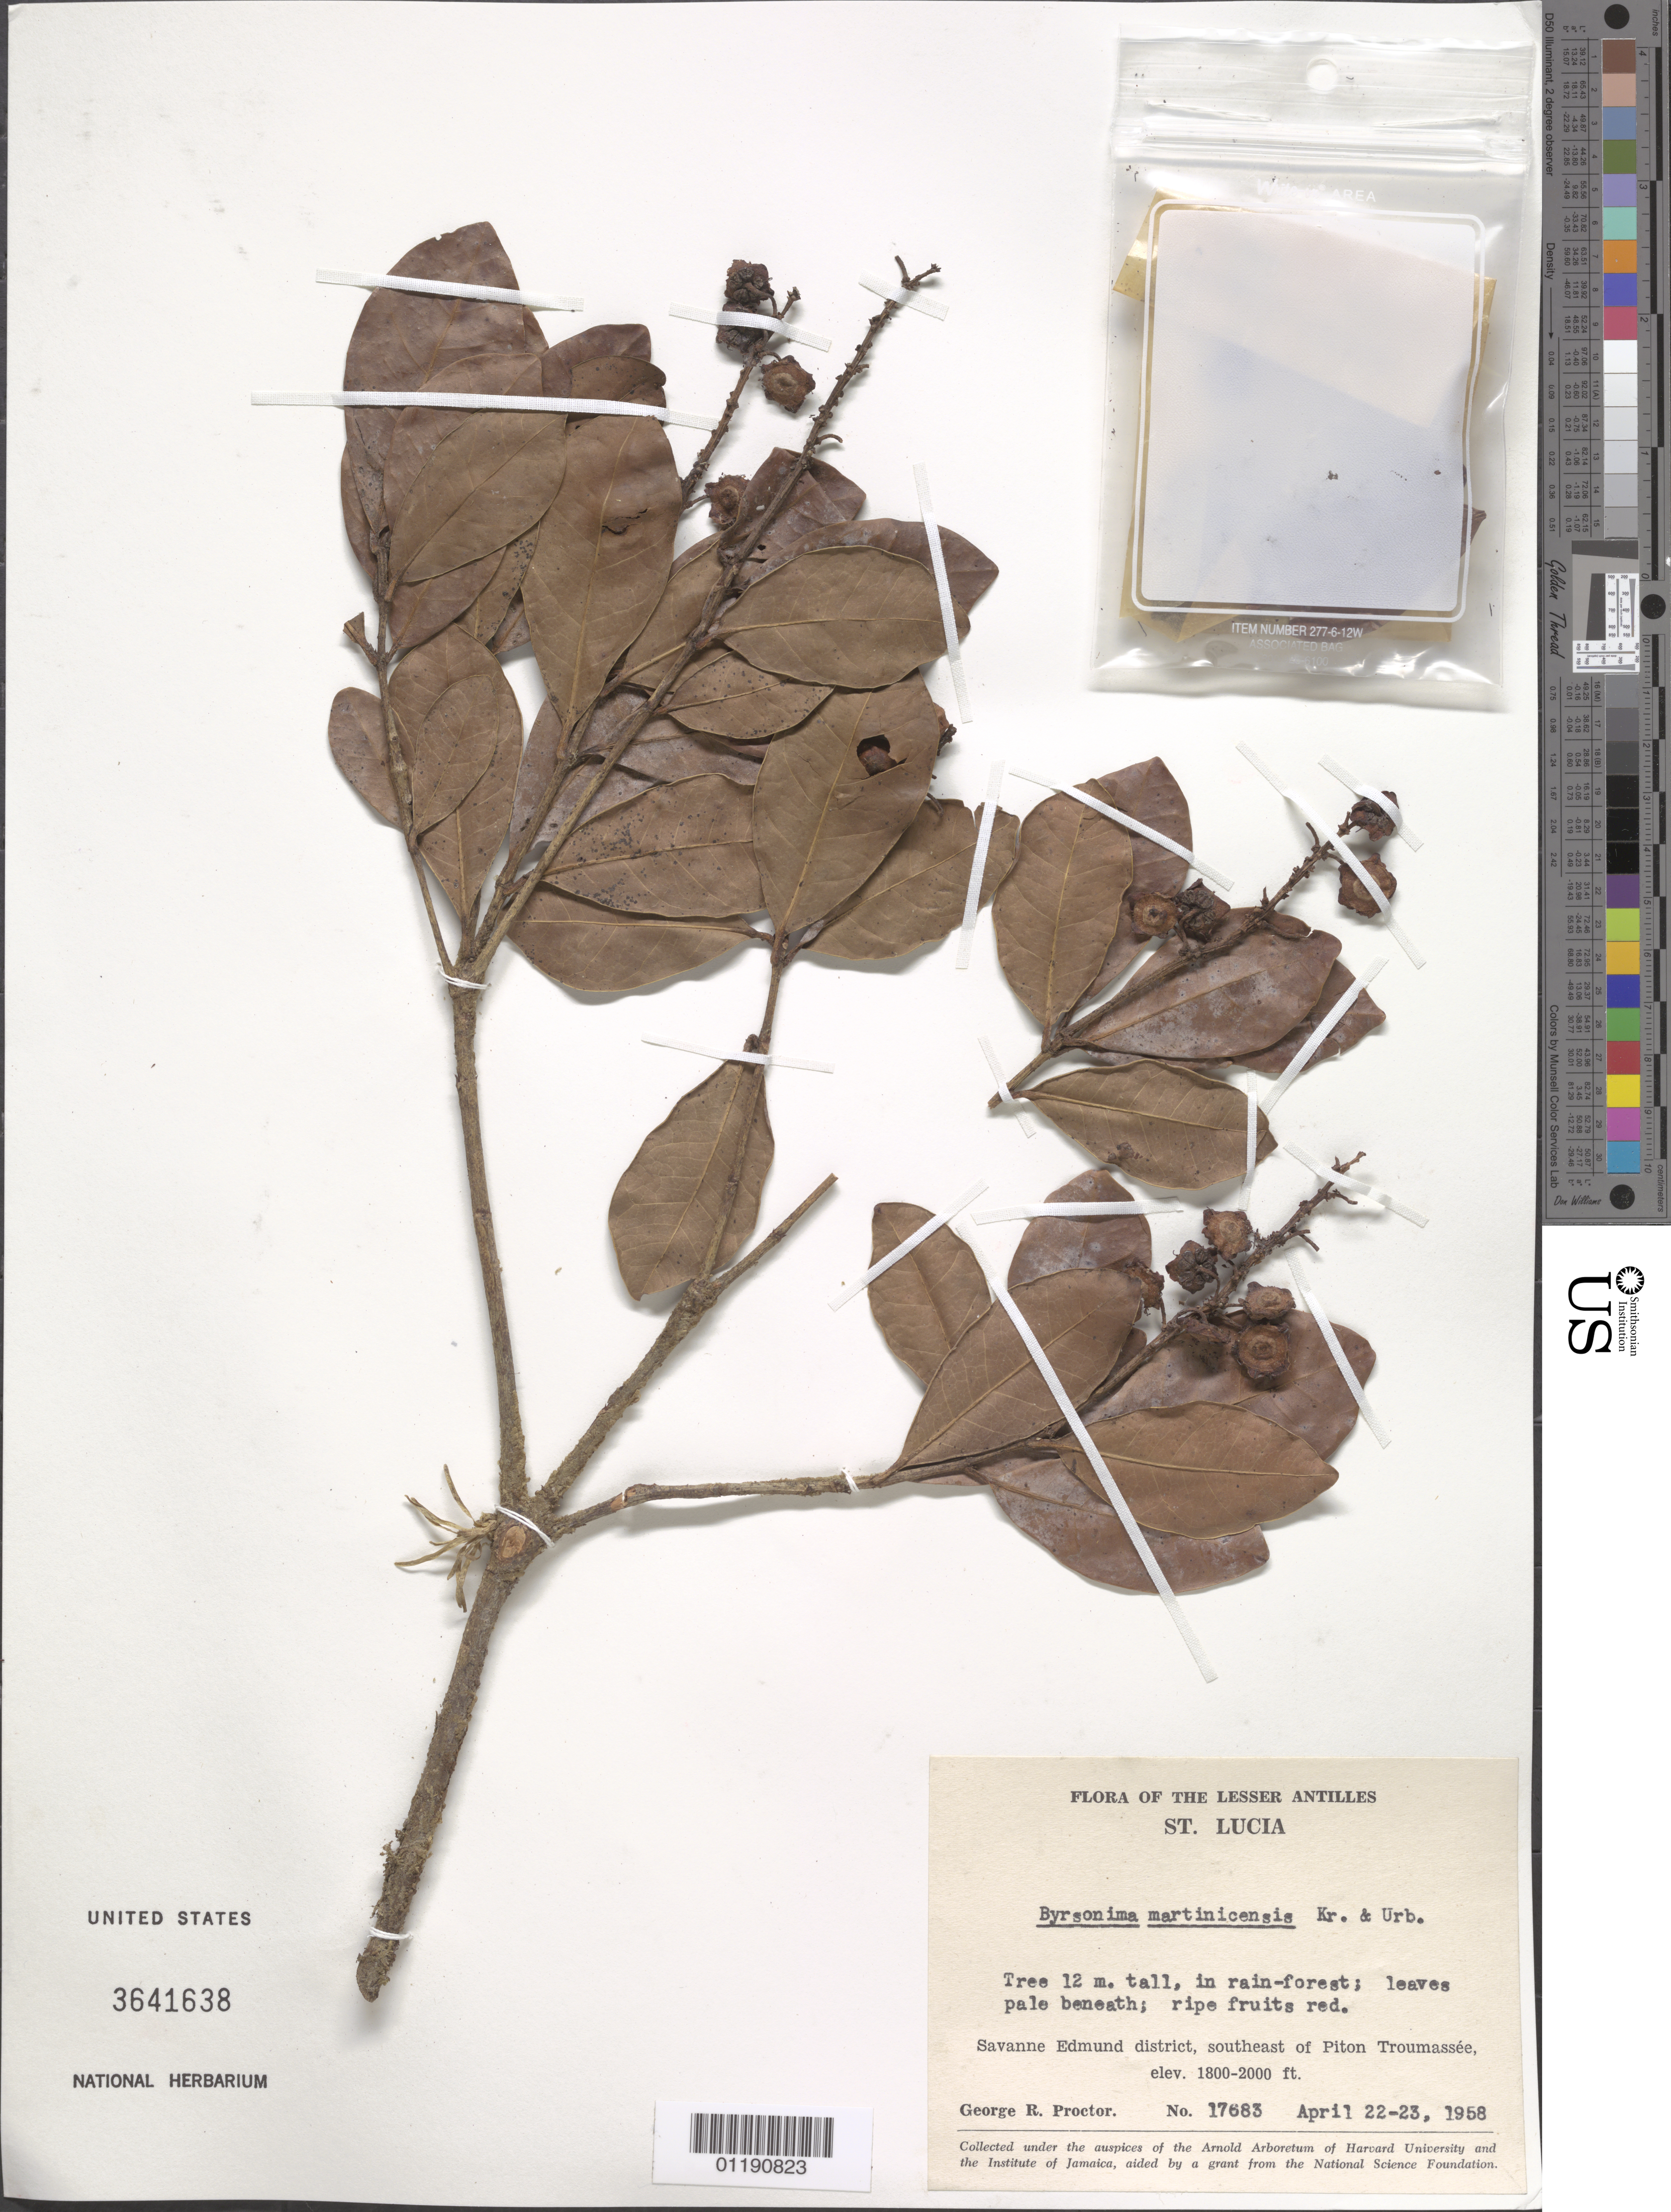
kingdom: Plantae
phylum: Tracheophyta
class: Magnoliopsida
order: Malpighiales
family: Malpighiaceae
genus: Byrsonima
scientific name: Byrsonima martinicensis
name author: Kraenzl. & Urb.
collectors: G. R. Proctor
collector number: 17683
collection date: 1958-04-22/1958-04-23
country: St. Lucia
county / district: Savanne Edmund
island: Saint Lucia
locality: Savanne Edmund district, SE of Piton Troumassée.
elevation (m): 549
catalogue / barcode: US 3641638